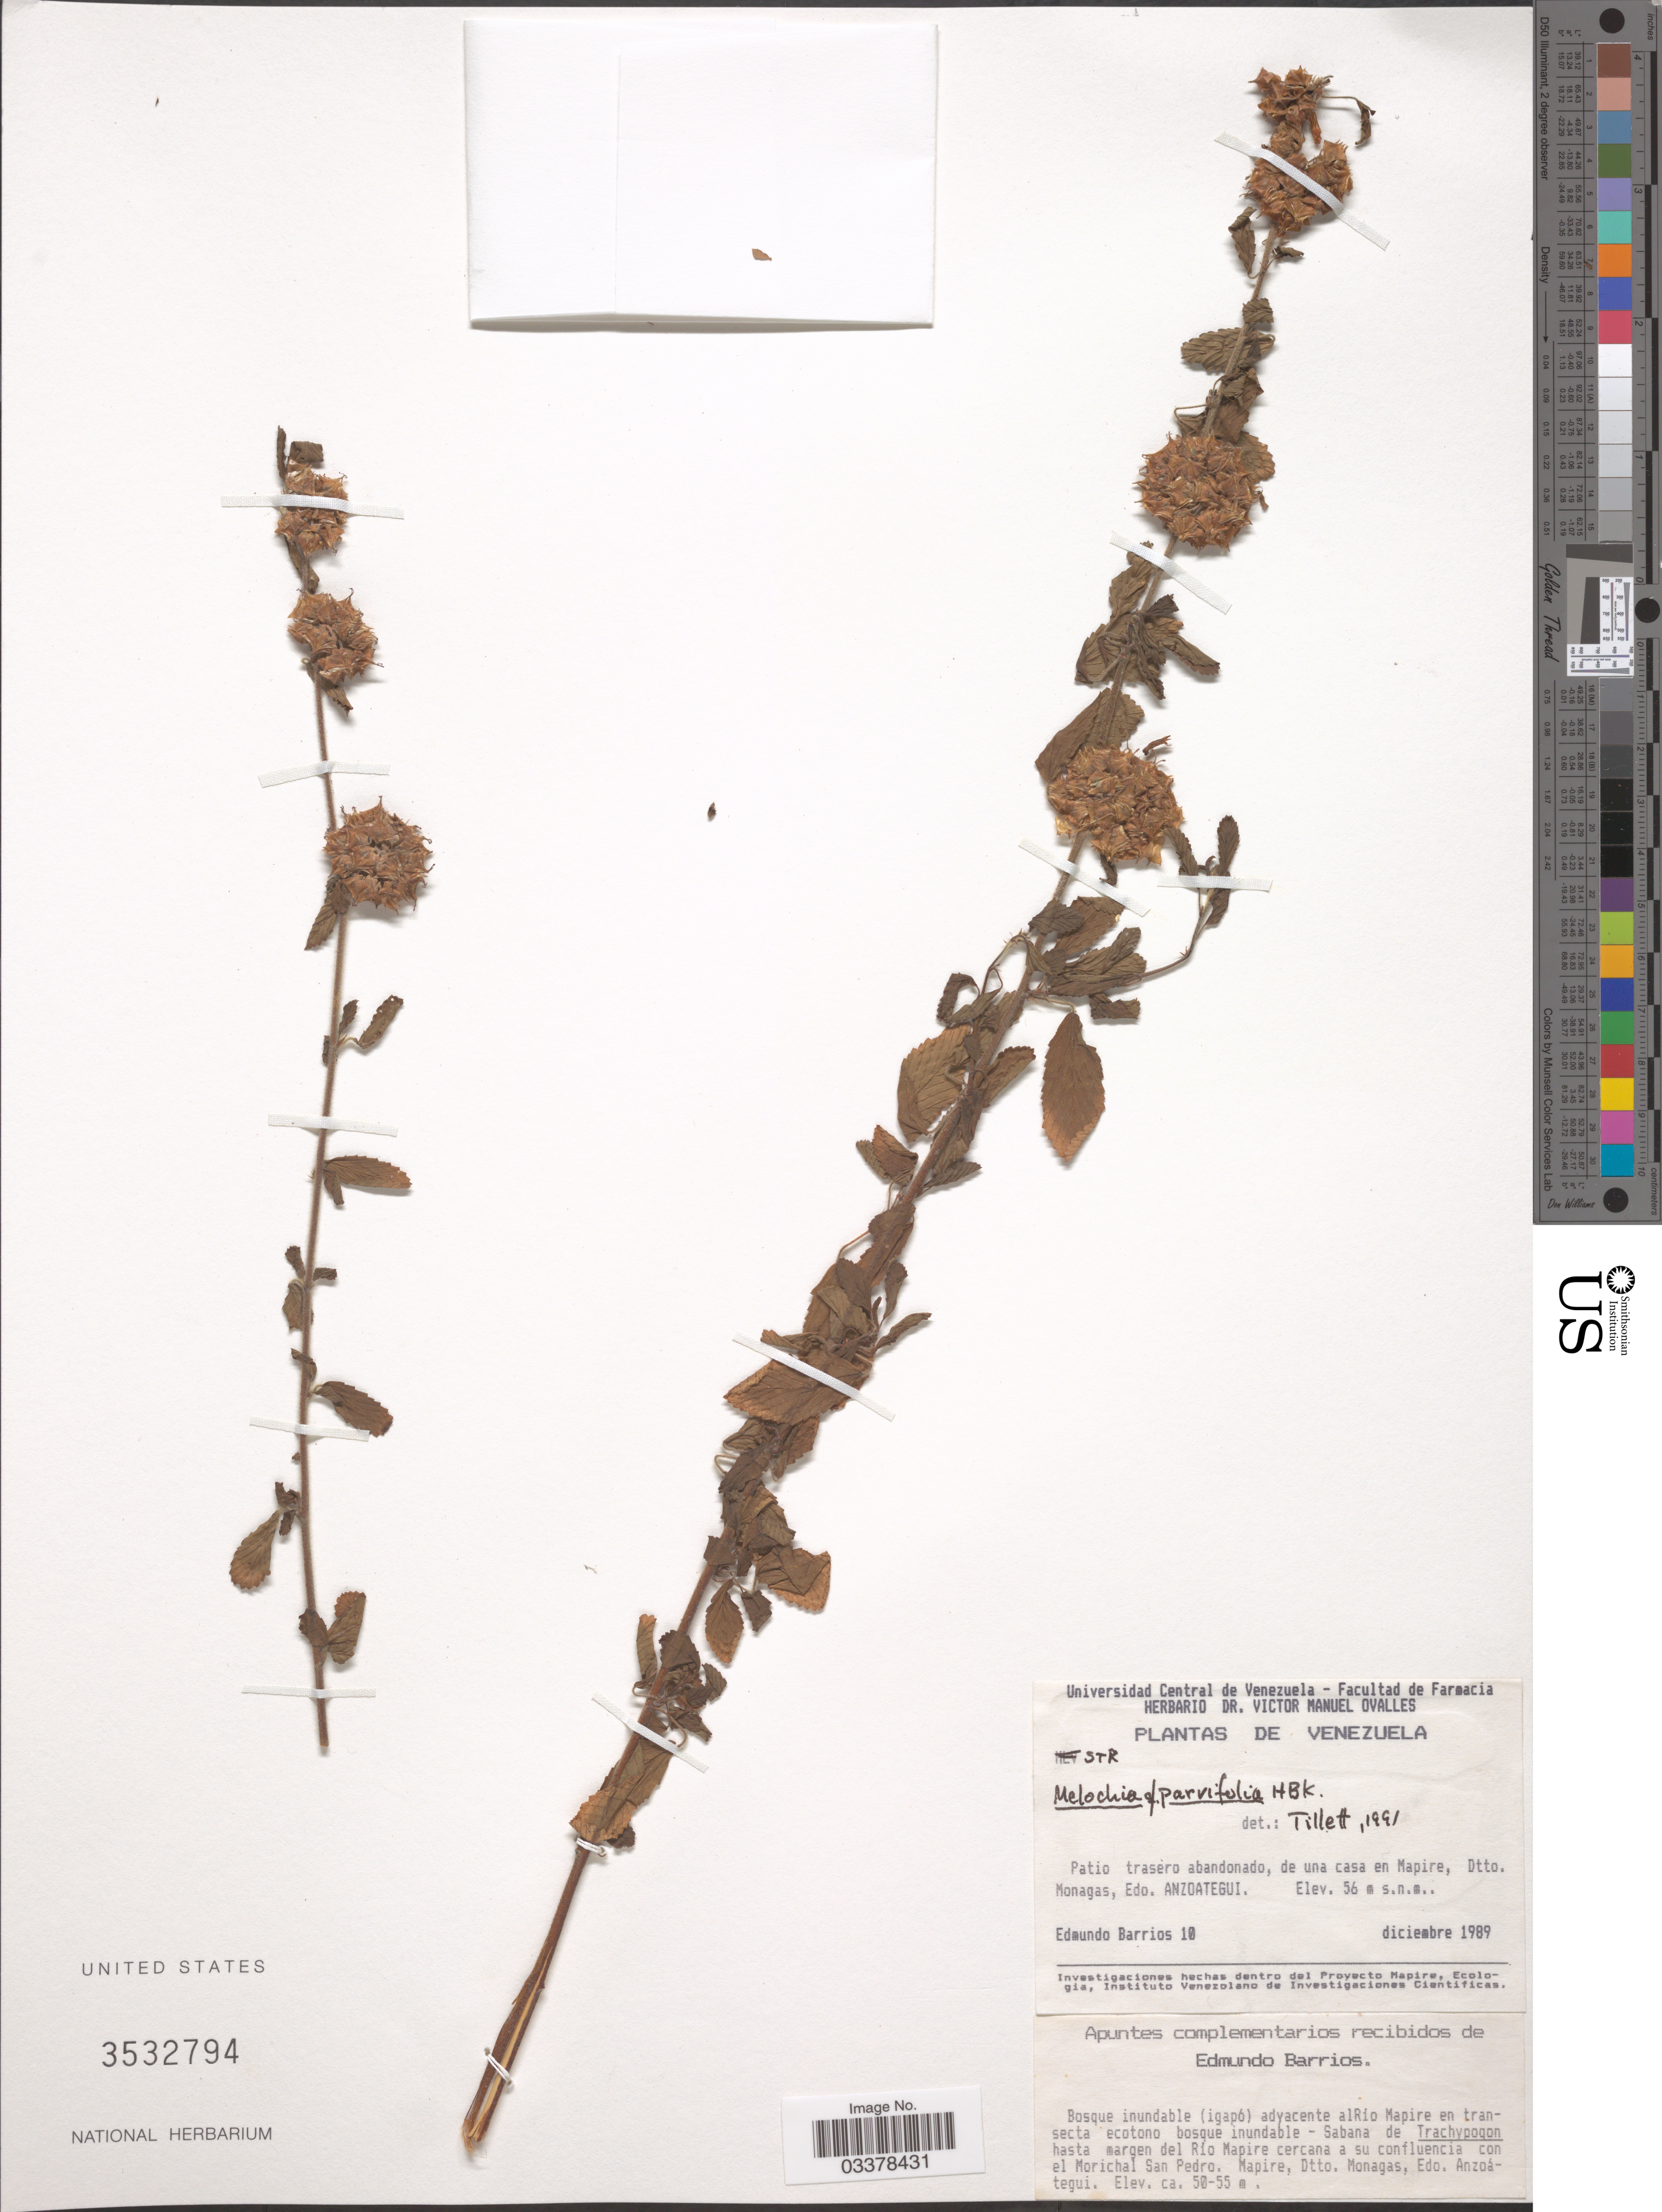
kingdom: Plantae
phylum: Tracheophyta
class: Magnoliopsida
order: Malvales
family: Malvaceae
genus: Melochia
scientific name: Melochia parvifolia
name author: Kunth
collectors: E. Barrios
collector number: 10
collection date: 1989-12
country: Venezuela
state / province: Anzoategui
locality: Patio trasero abandonado, de una casa en Mapire, Dtto. Monagas. Adyacente alRío Mapire en transecta ecotono bosque inundable. Hasta margen del Río Mapire cercana a su confluencia con el Morichal San Pedro, Mapire, Dtto. Monagas.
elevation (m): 56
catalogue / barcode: US 3532794